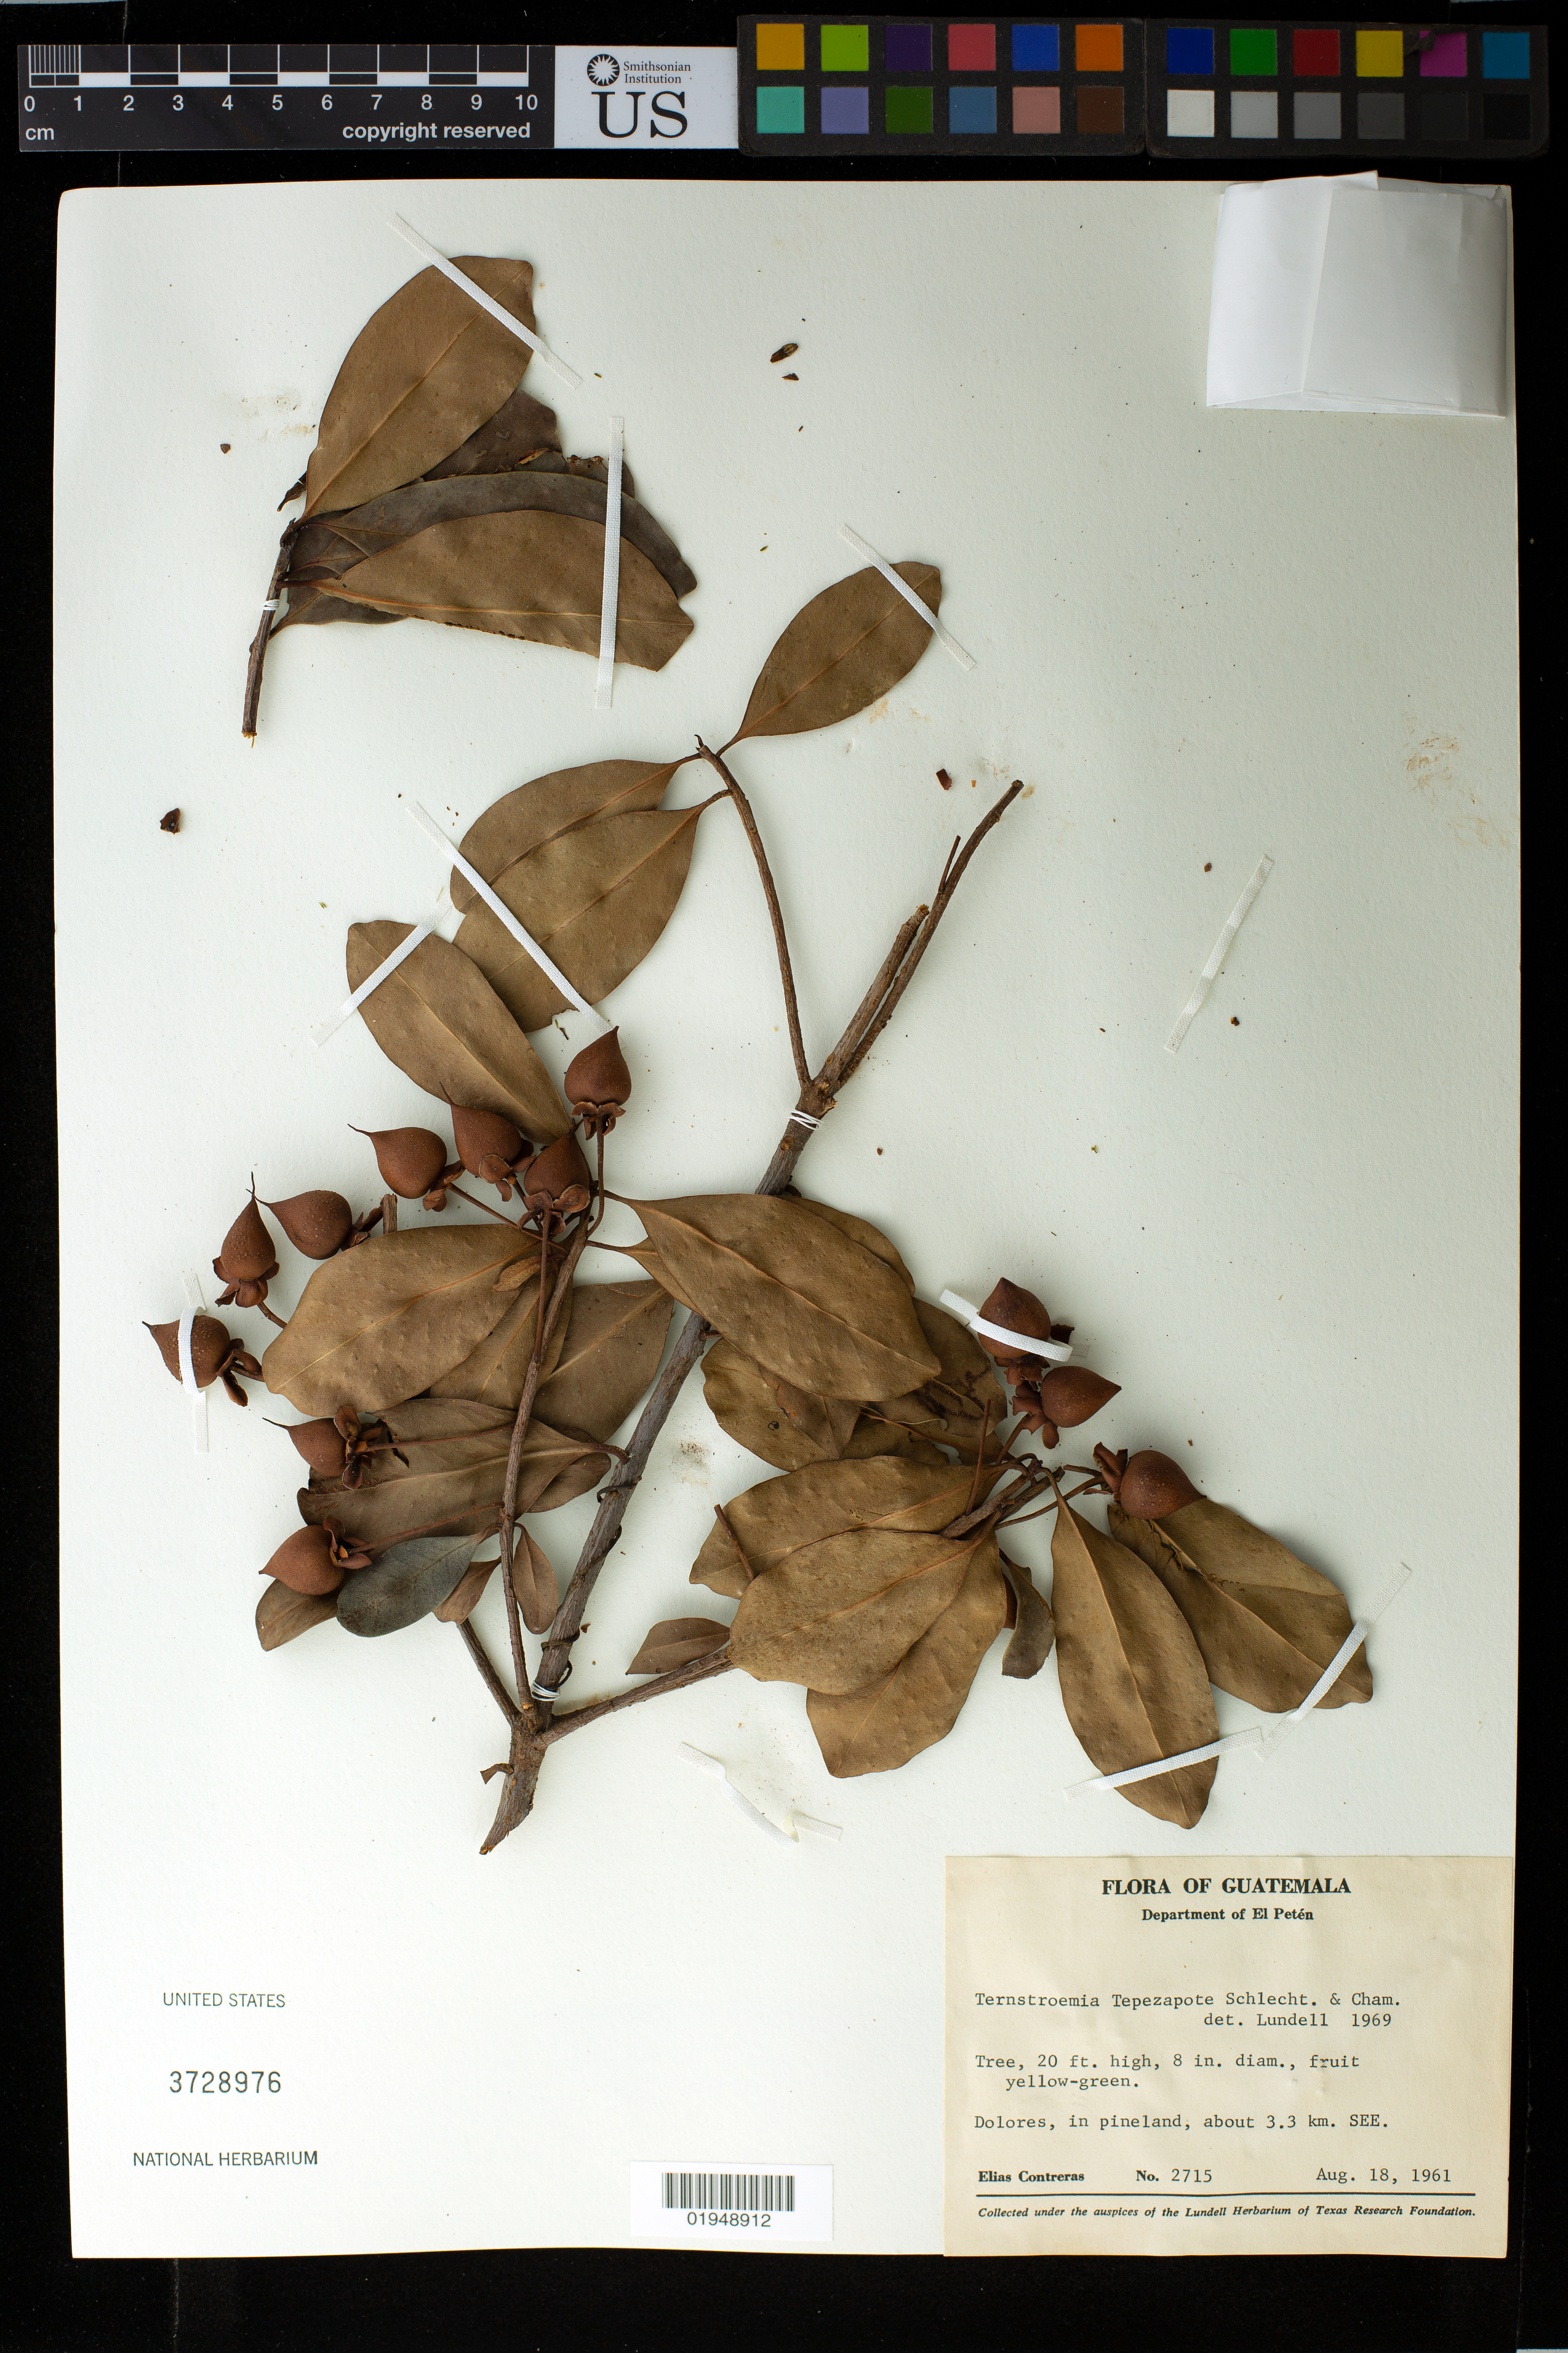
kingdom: Plantae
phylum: Tracheophyta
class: Magnoliopsida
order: Ericales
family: Pentaphylacaceae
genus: Ternstroemia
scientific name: Ternstroemia tepezapote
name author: Schltdl. & Cham.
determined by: Lundell, --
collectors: E. Contreras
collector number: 2715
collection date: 1961-08-18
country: Guatemala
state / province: El Petén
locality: Dolores, in pineland, about 3.3 km. SEE.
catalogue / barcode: US 3728976